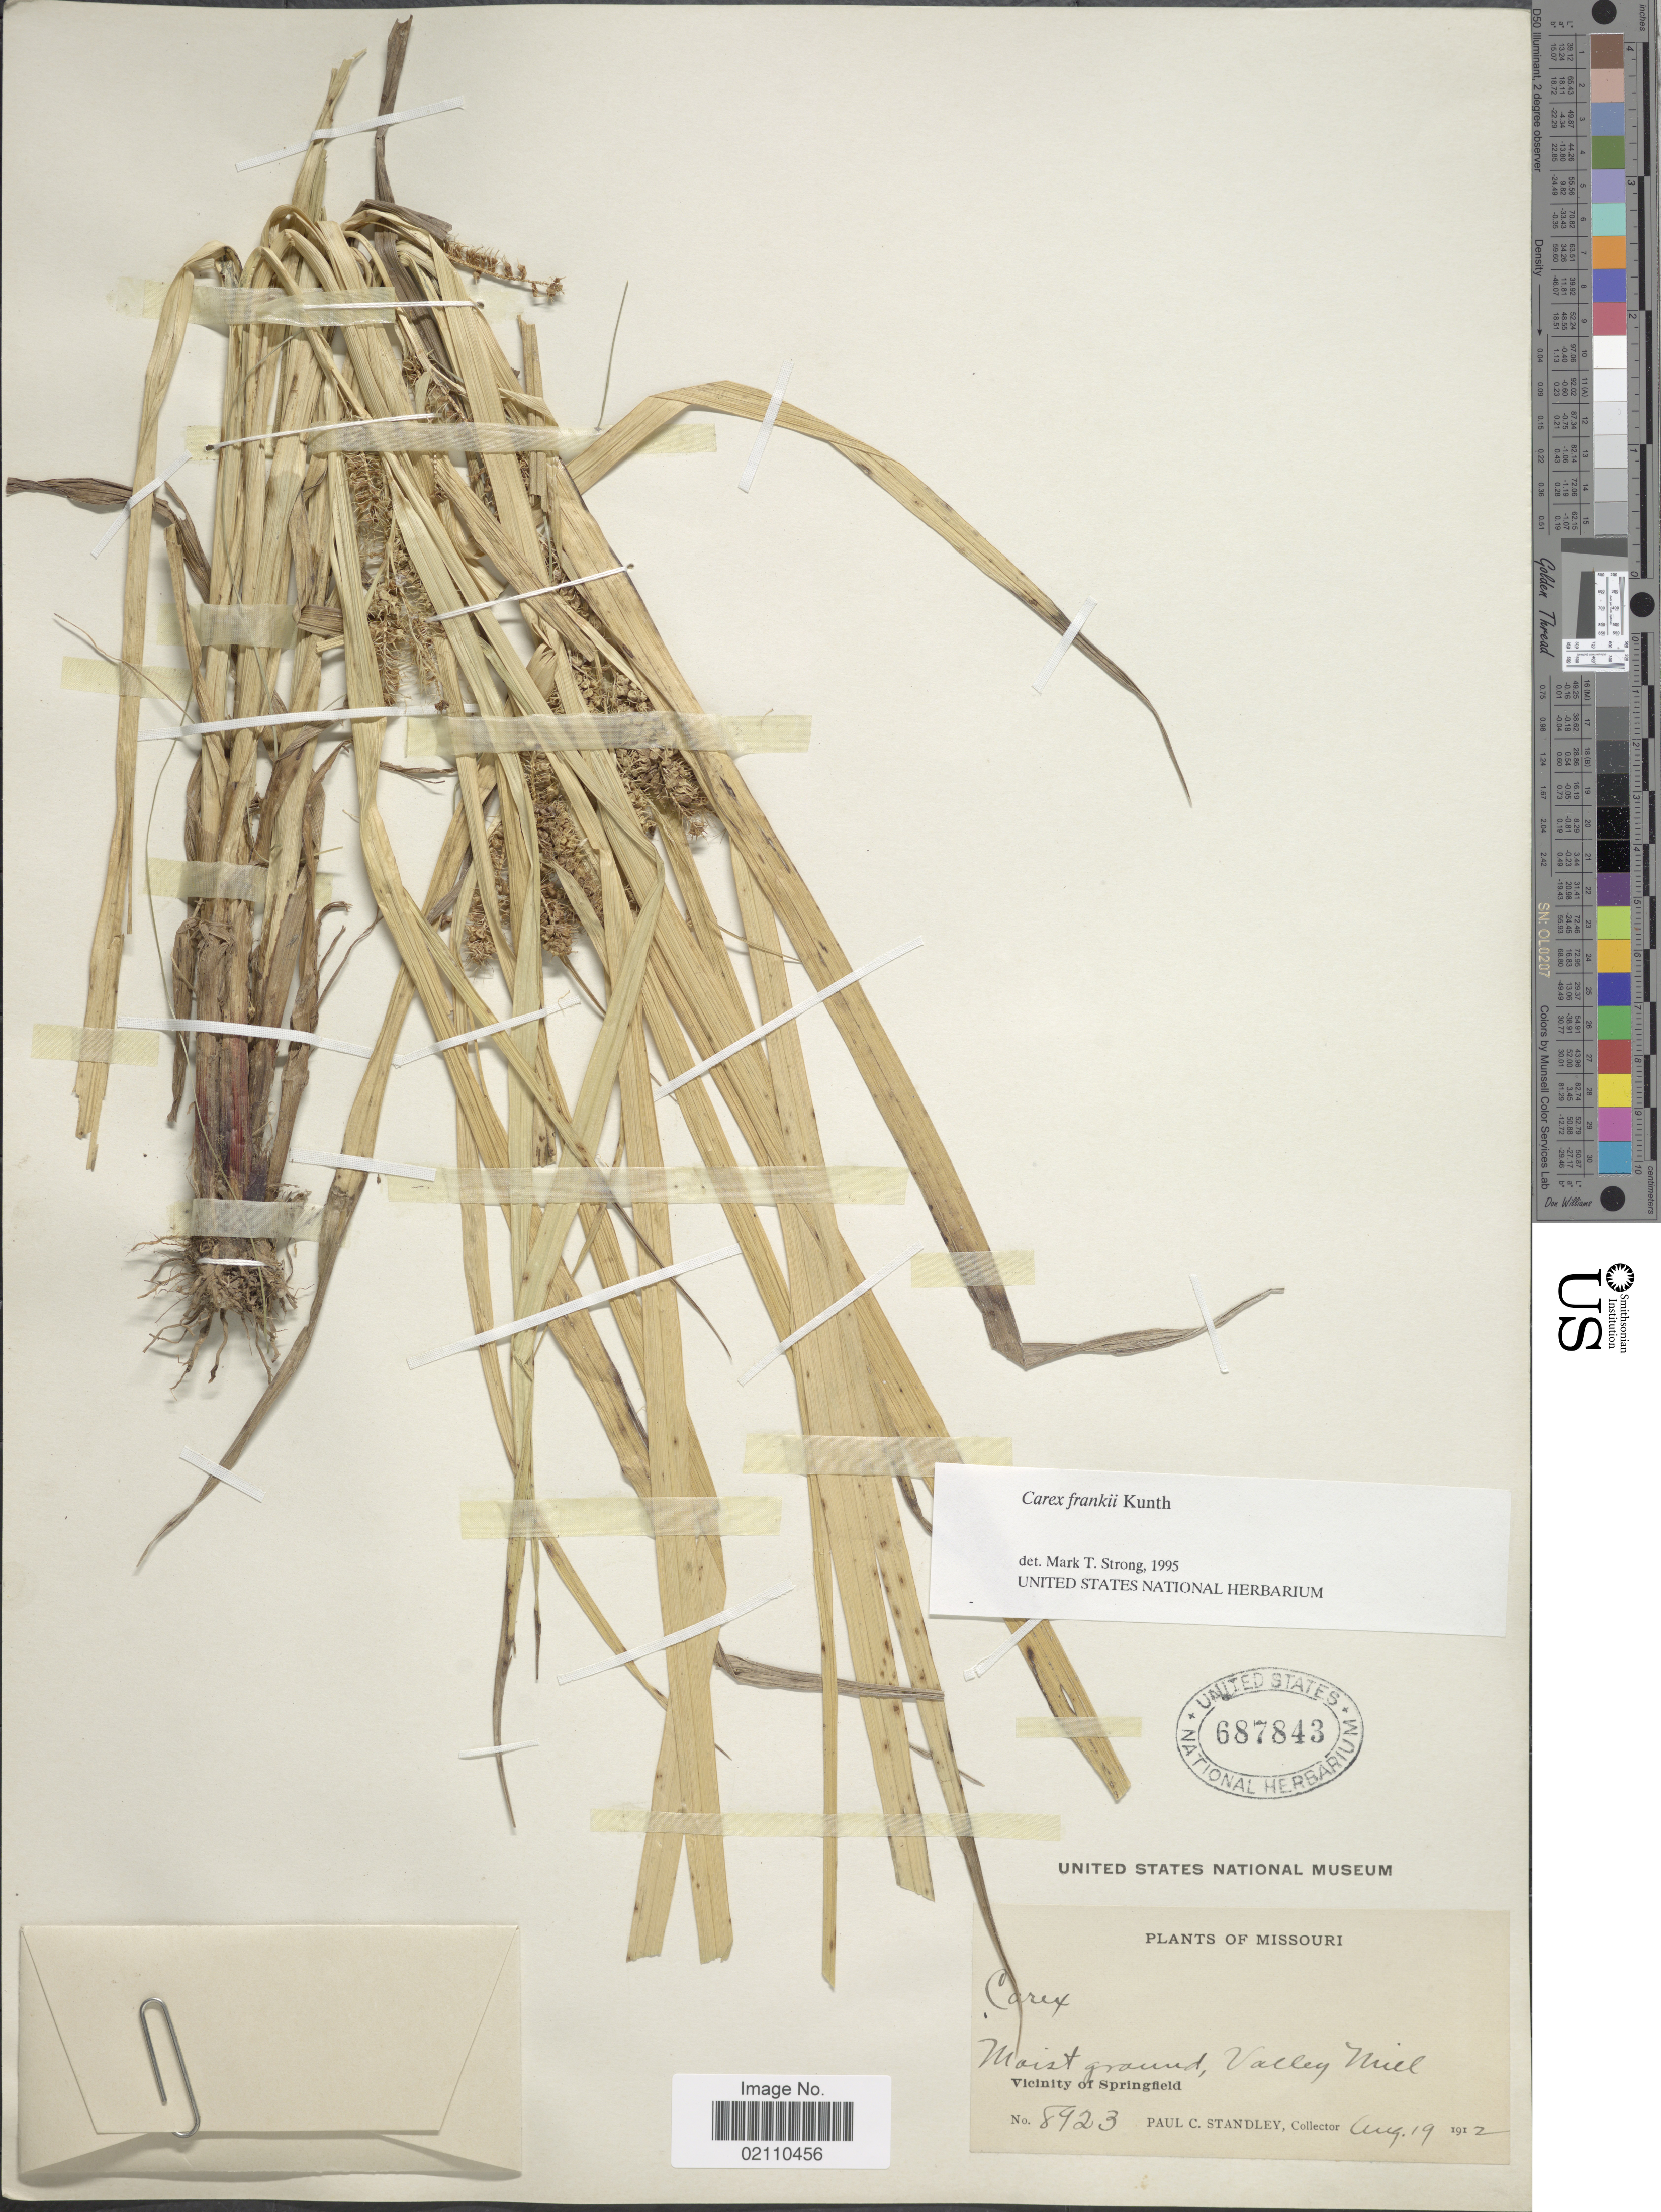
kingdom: Plantae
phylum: Tracheophyta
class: Liliopsida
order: Poales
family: Cyperaceae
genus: Carex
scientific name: Carex frankii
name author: Kunth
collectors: P. C. Standley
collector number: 8923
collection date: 1912-08-19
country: United States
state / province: Missouri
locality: Valey Mill, Vicinity of Springfield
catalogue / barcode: US 687843